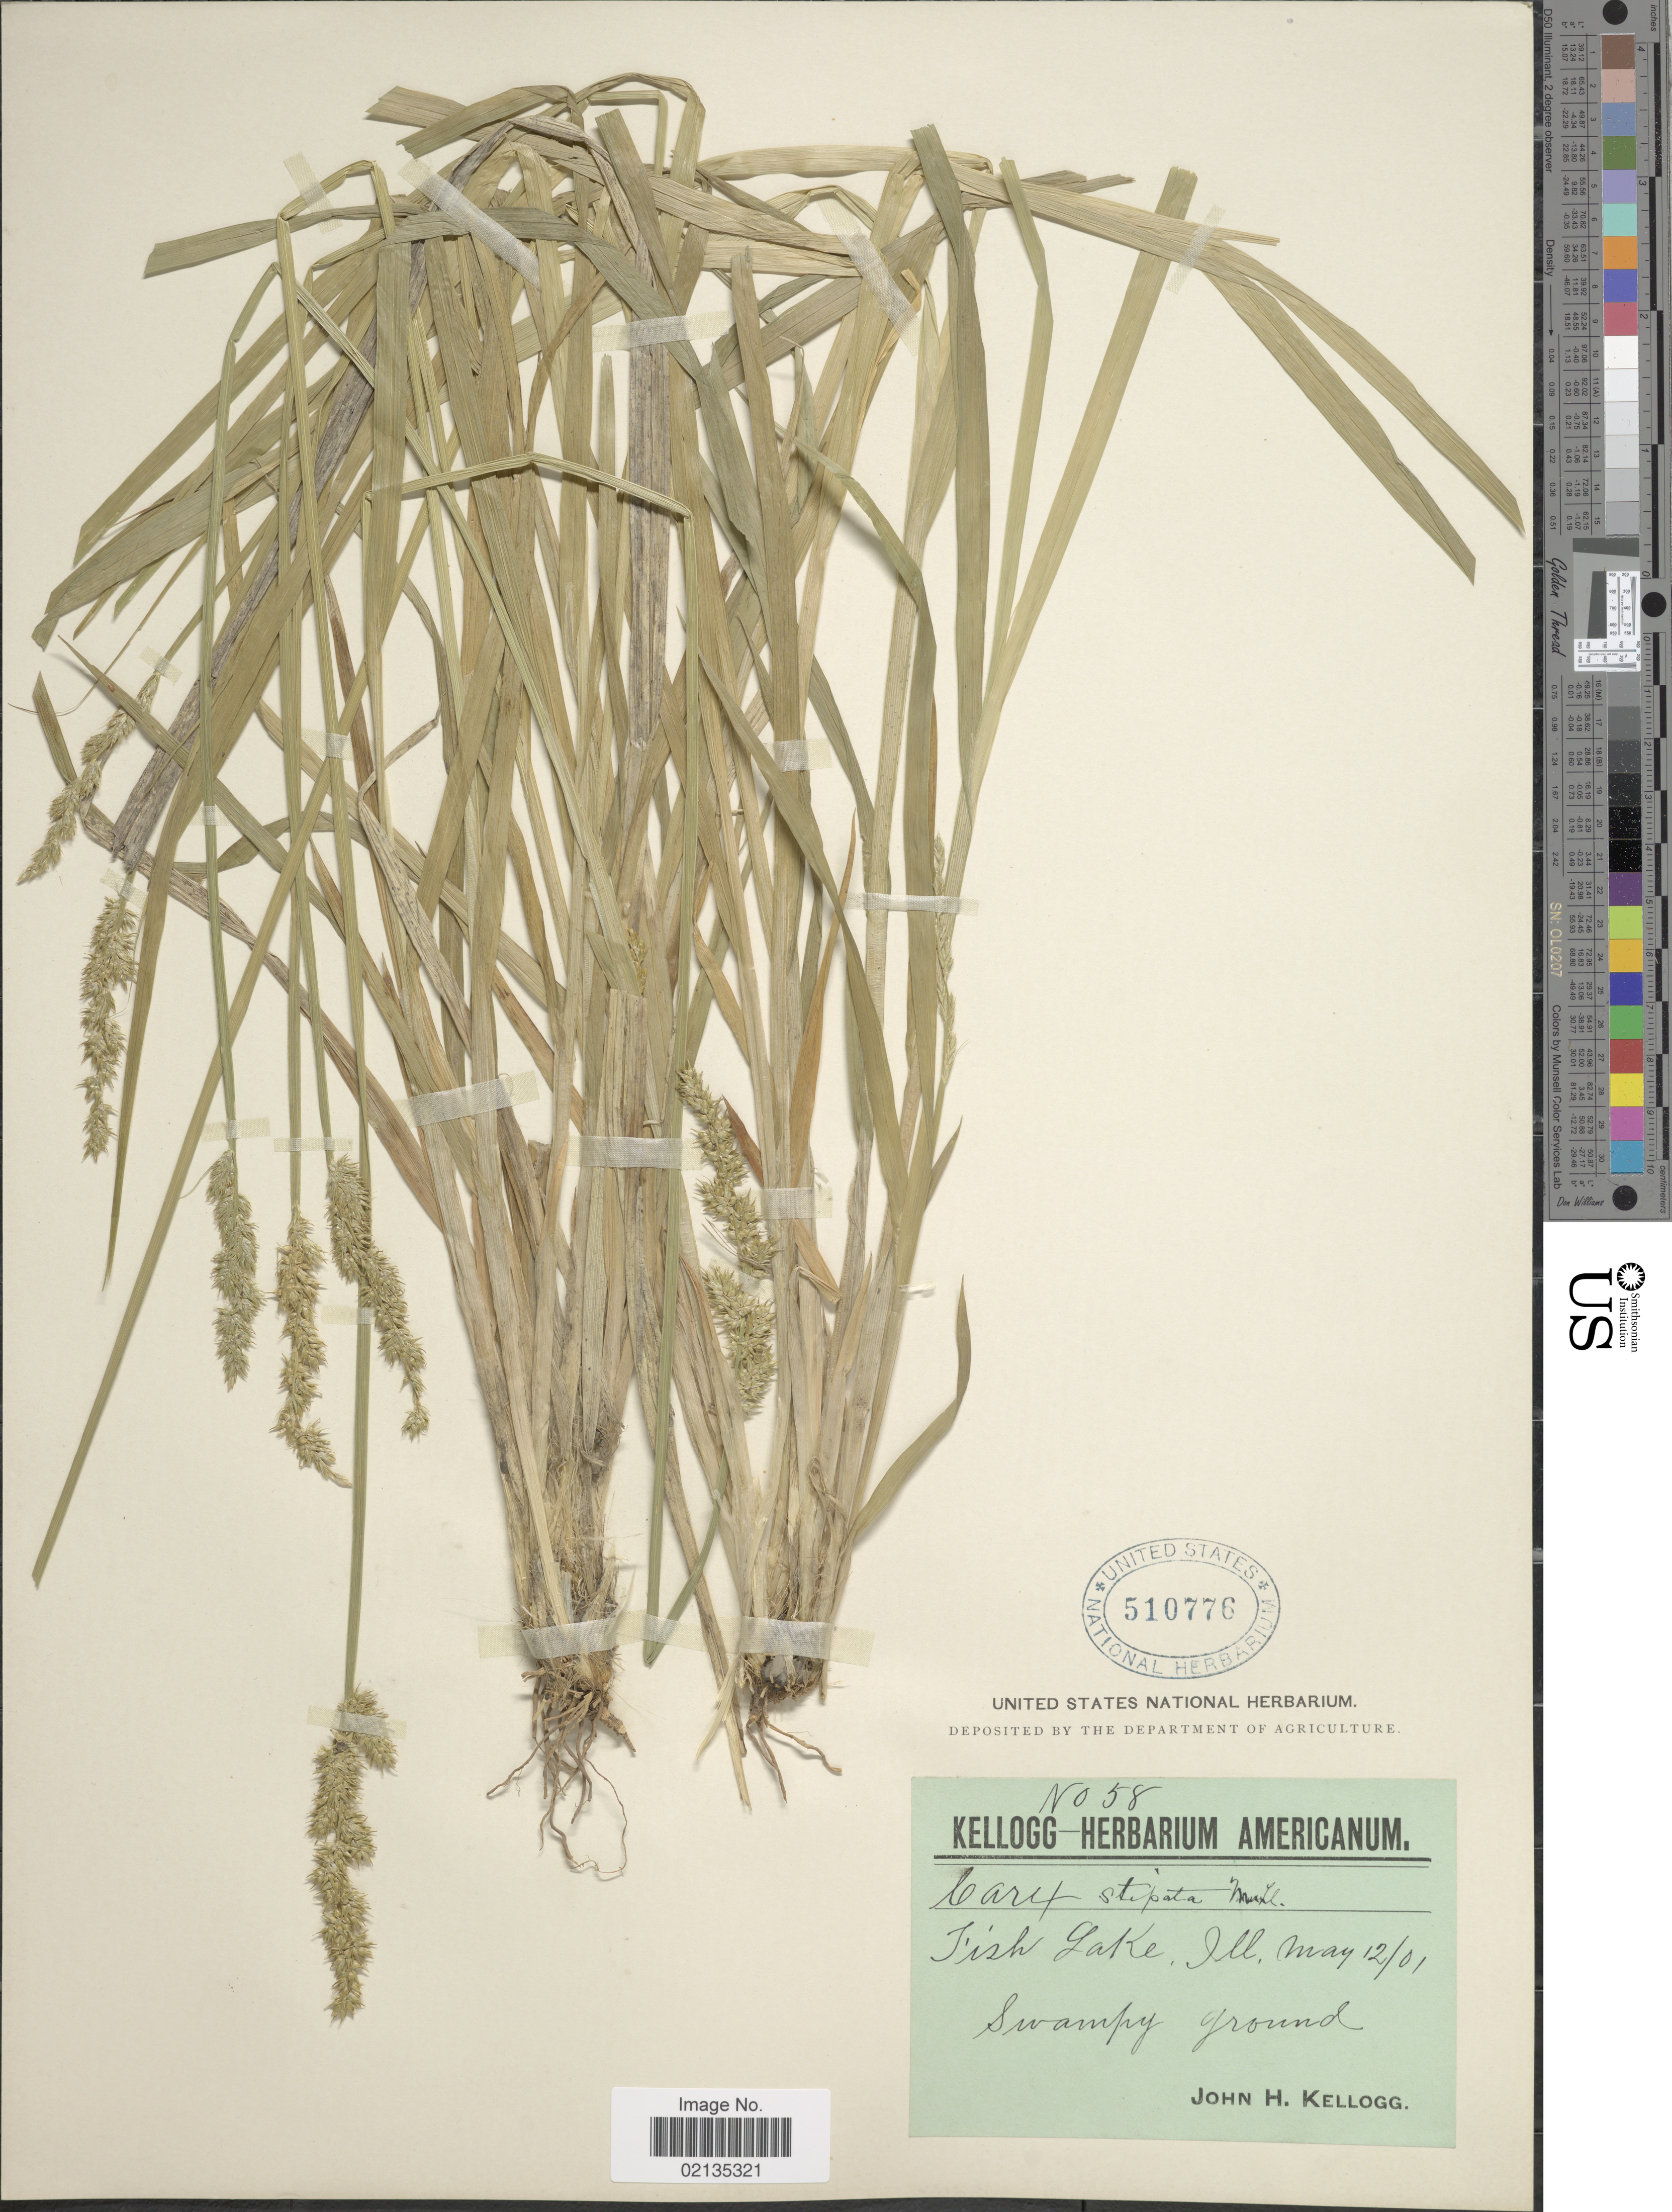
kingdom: Plantae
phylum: Tracheophyta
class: Liliopsida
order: Poales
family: Cyperaceae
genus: Carex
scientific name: Carex stipata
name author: Muhl. ex Willd.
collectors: J. H. Kellogg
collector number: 58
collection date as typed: Transcribed d/m/y: 12/5/1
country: United States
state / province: Illinois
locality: Fish Lake, swampy ground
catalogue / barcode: US 510776